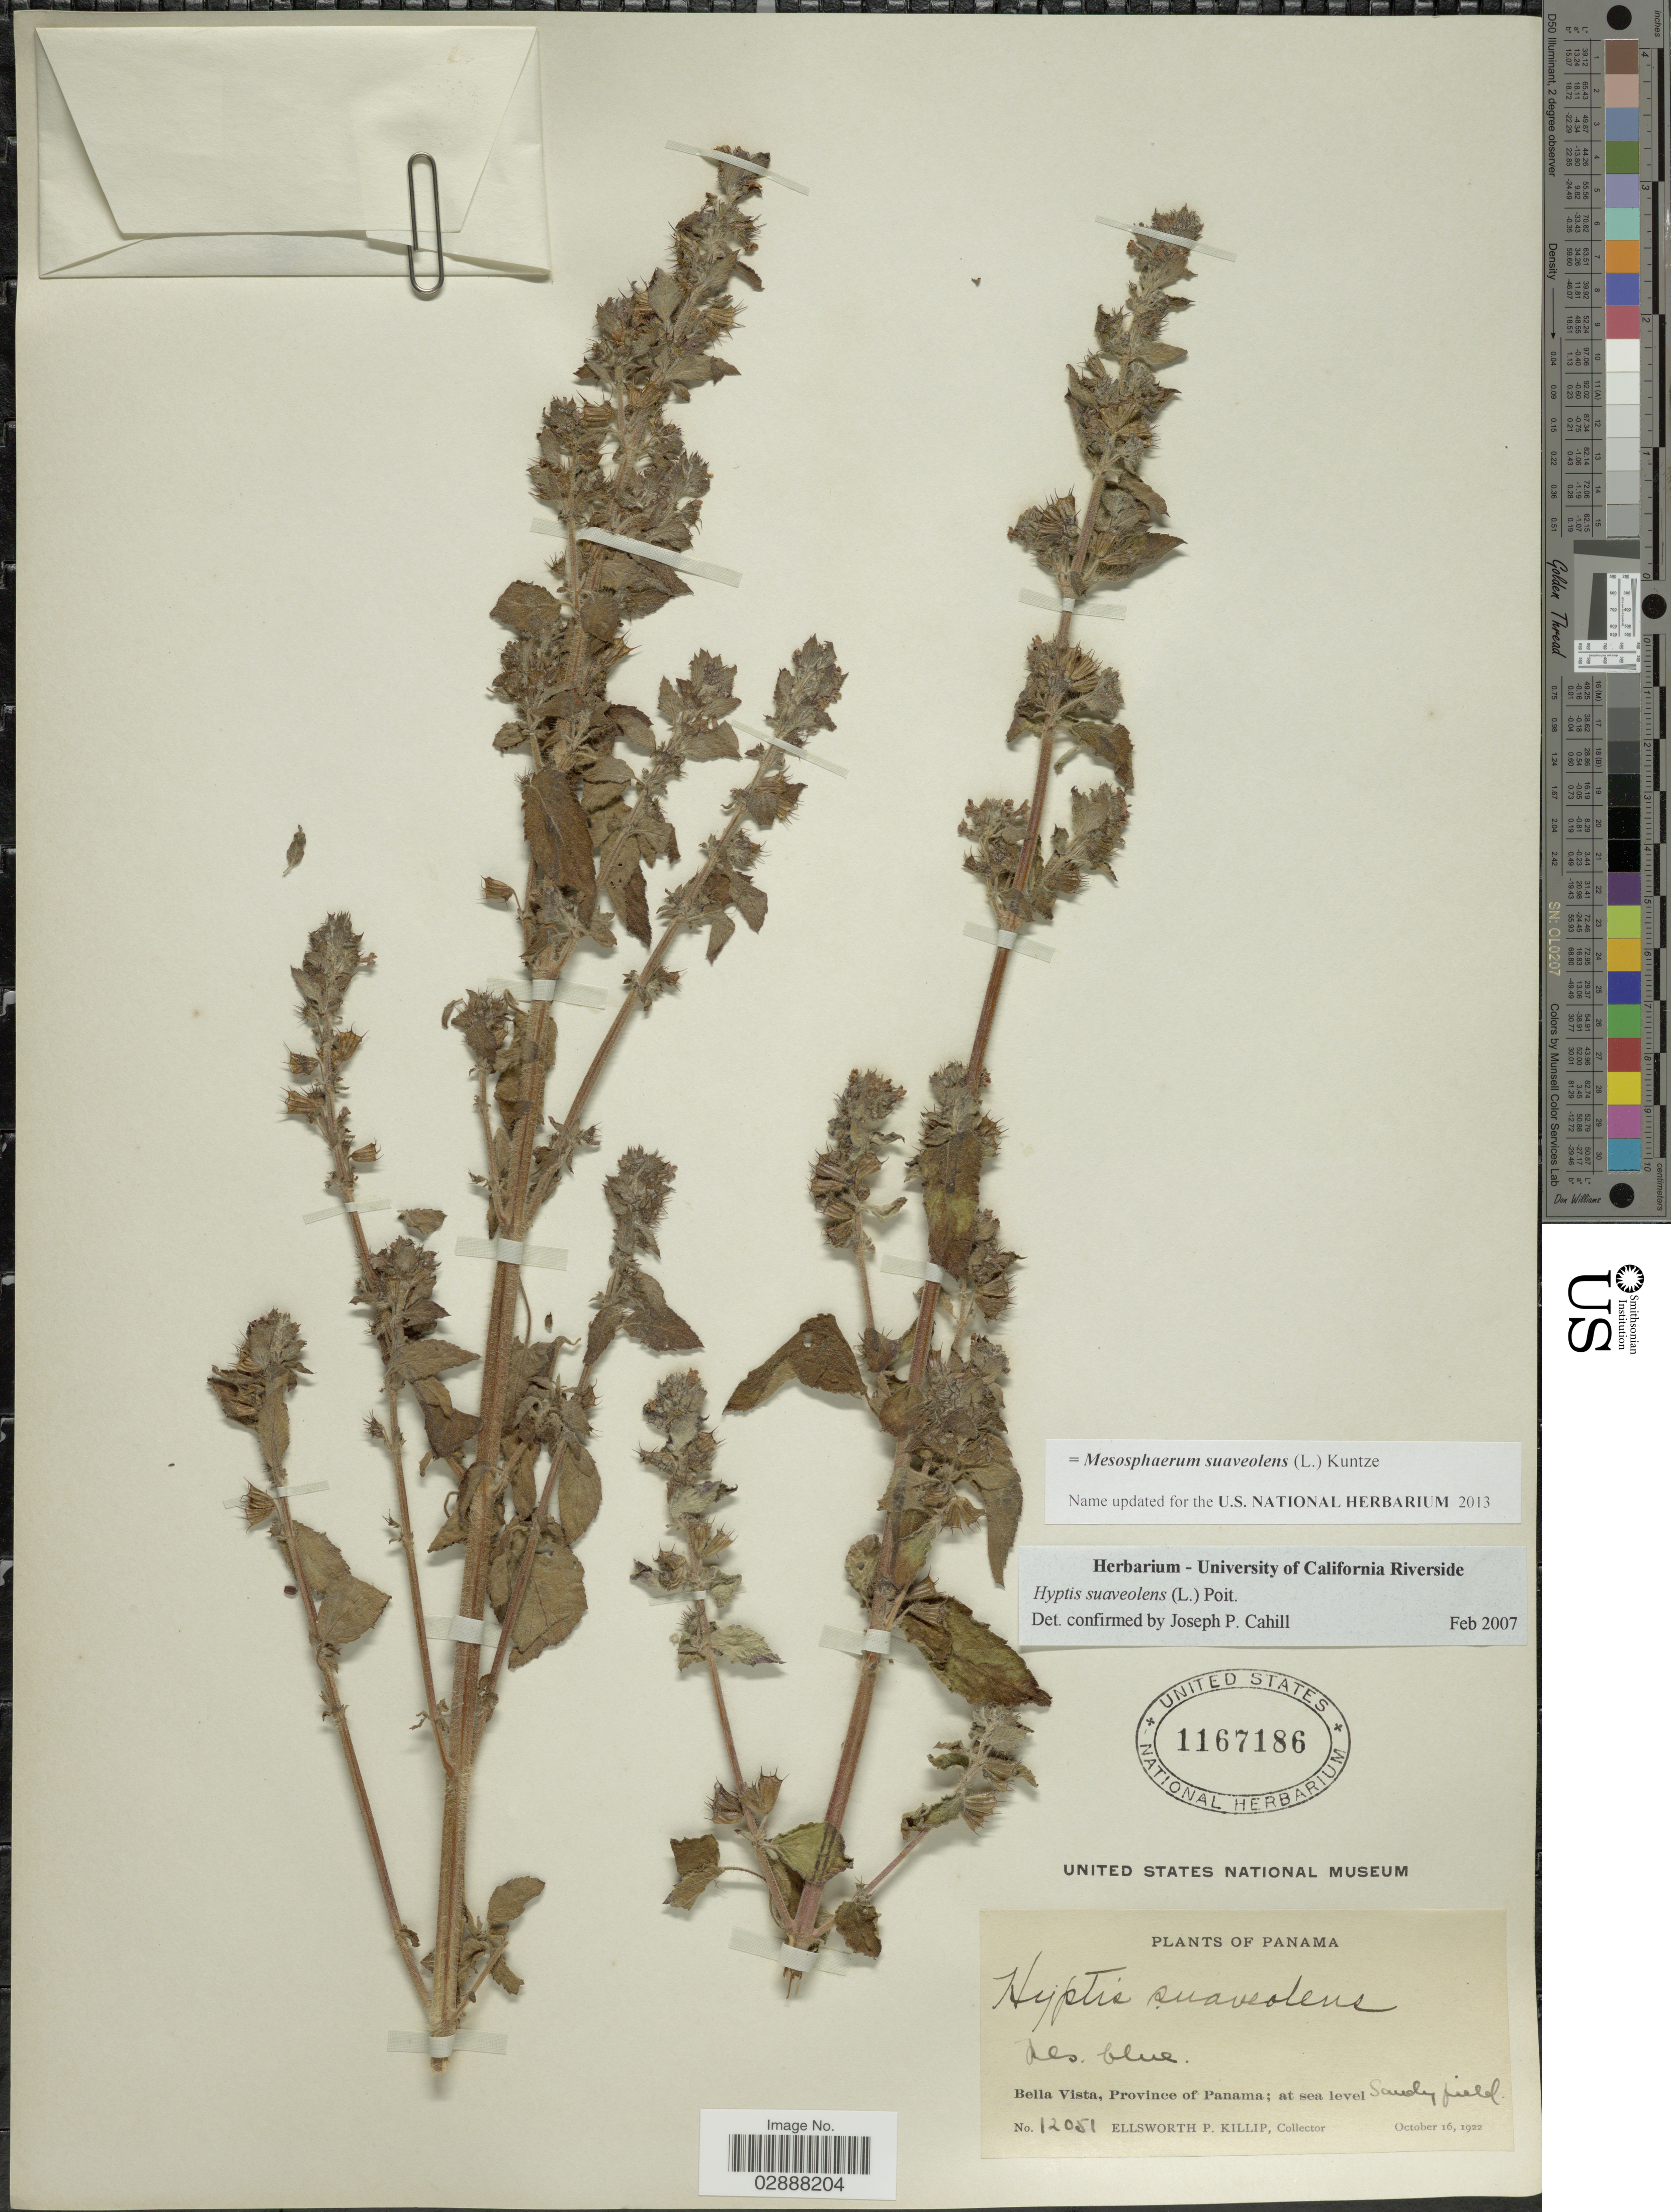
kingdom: Plantae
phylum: Tracheophyta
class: Magnoliopsida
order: Lamiales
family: Lamiaceae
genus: Mesosphaerum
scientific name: Mesosphaerum suaveolens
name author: (L.) Kuntze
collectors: E. P. Killip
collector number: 12051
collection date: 1922-10-16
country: Panama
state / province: Panamá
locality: Bella Vista.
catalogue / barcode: US 1167186